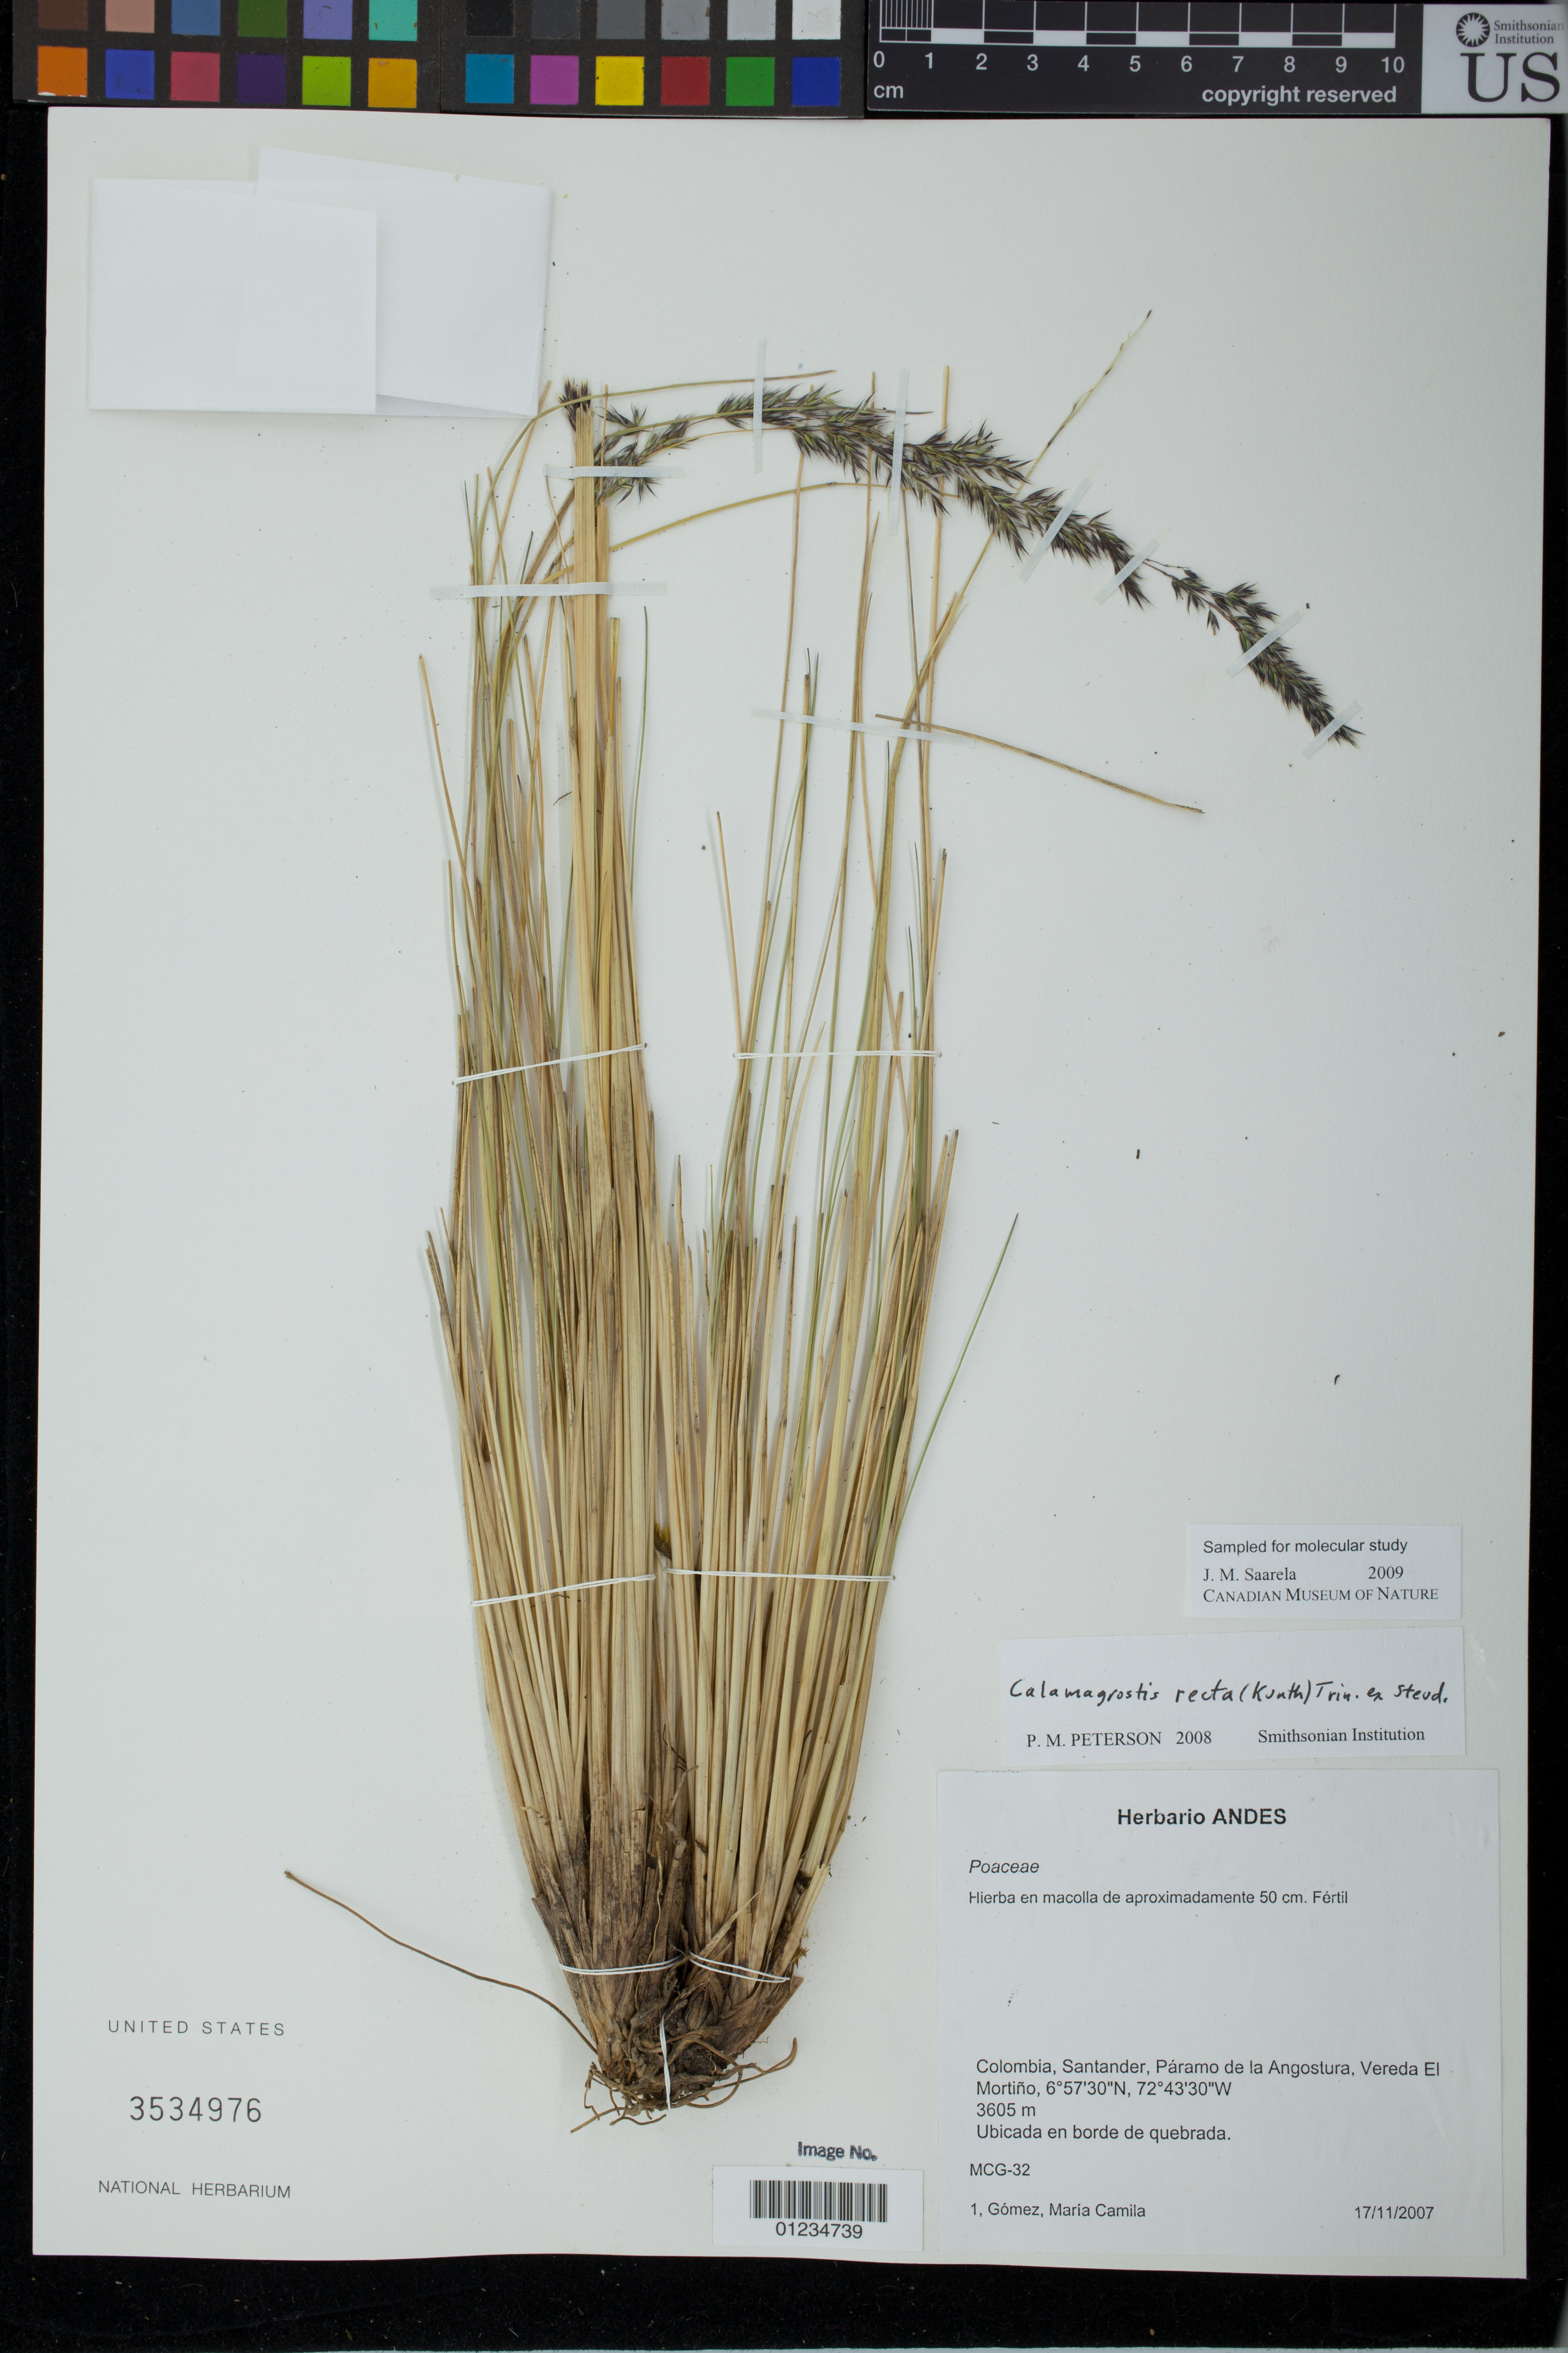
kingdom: Plantae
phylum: Tracheophyta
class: Liliopsida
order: Poales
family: Poaceae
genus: Cinnagrostis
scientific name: Cinnagrostis rigida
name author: (Kunth) P.M. Peterson et al.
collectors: M. Gomez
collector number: MCG-32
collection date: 2007-11-17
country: Colombia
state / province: Santander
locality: Paramo de la Angostura, Vereda El Mortino.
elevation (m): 3605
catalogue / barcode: US 3534976